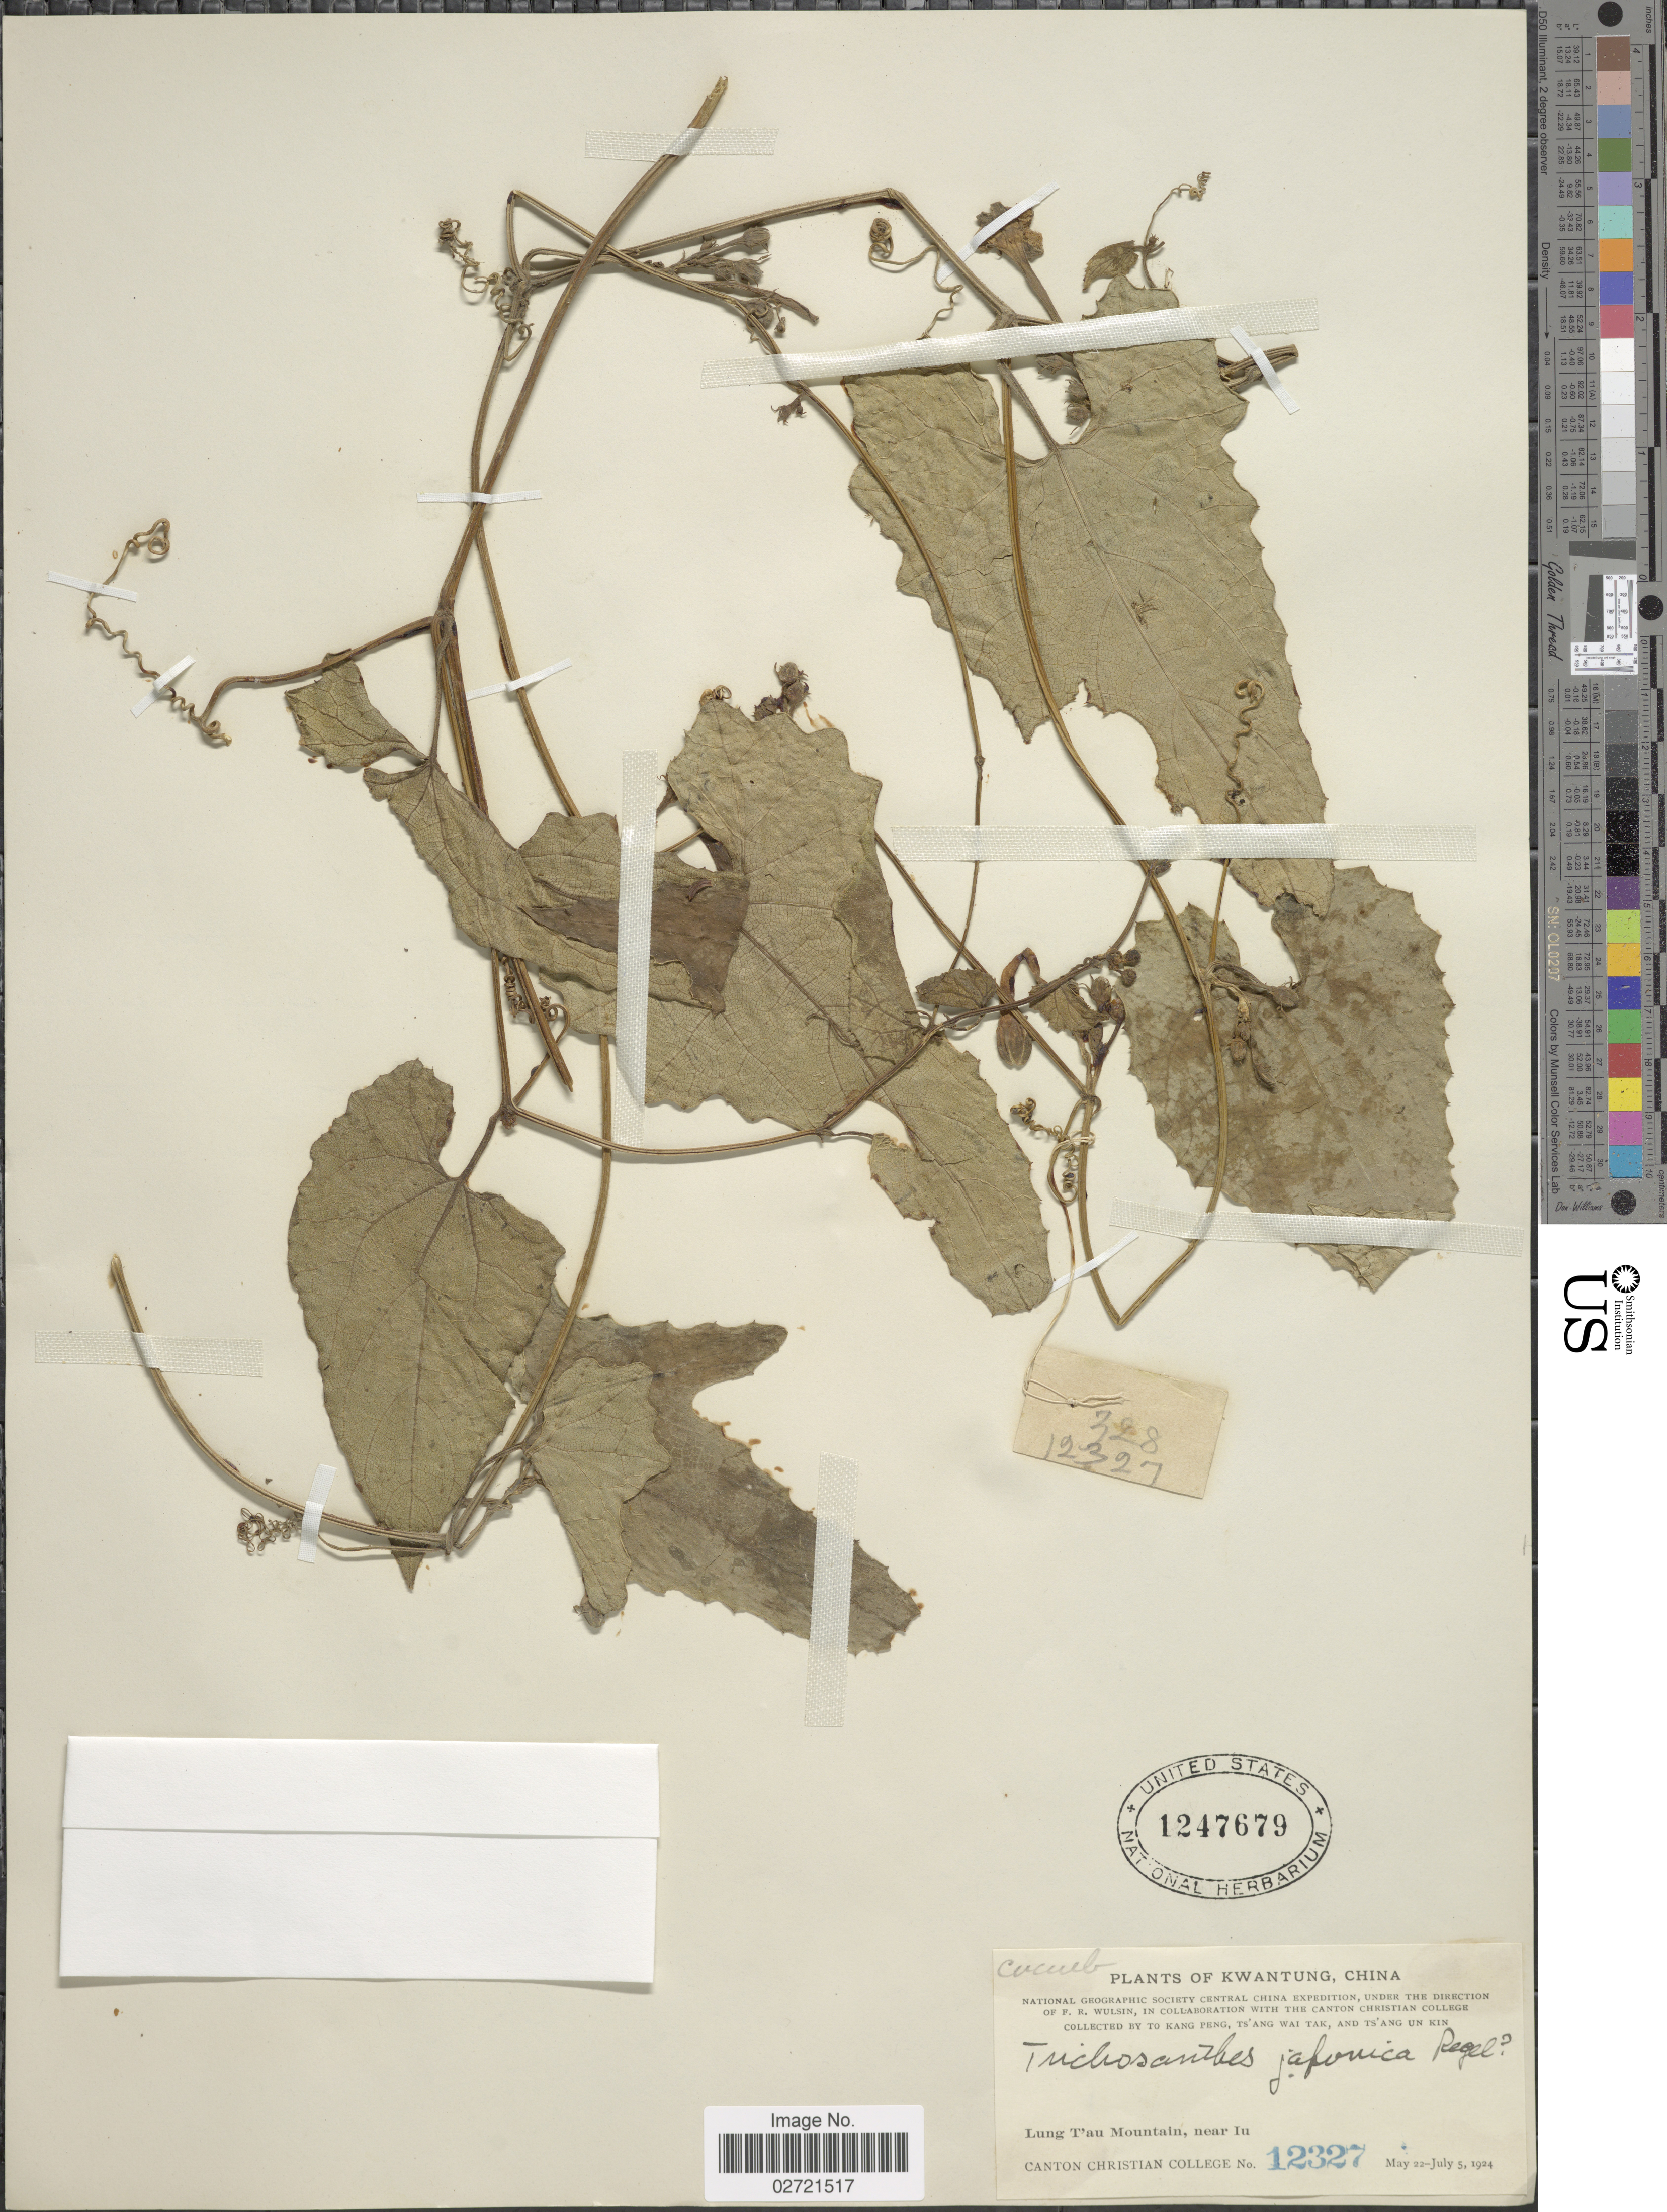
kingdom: Plantae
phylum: Tracheophyta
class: Magnoliopsida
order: Cucurbitales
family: Cucurbitaceae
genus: Trichosanthes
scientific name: Trichosanthes japonica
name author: Regel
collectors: Canton Christian College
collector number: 12327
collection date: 1924-05-22/1924-07-05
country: China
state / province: Guangdong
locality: Kwangtung, China, Lung T'au Mountain, near Iu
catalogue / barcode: US 1247679